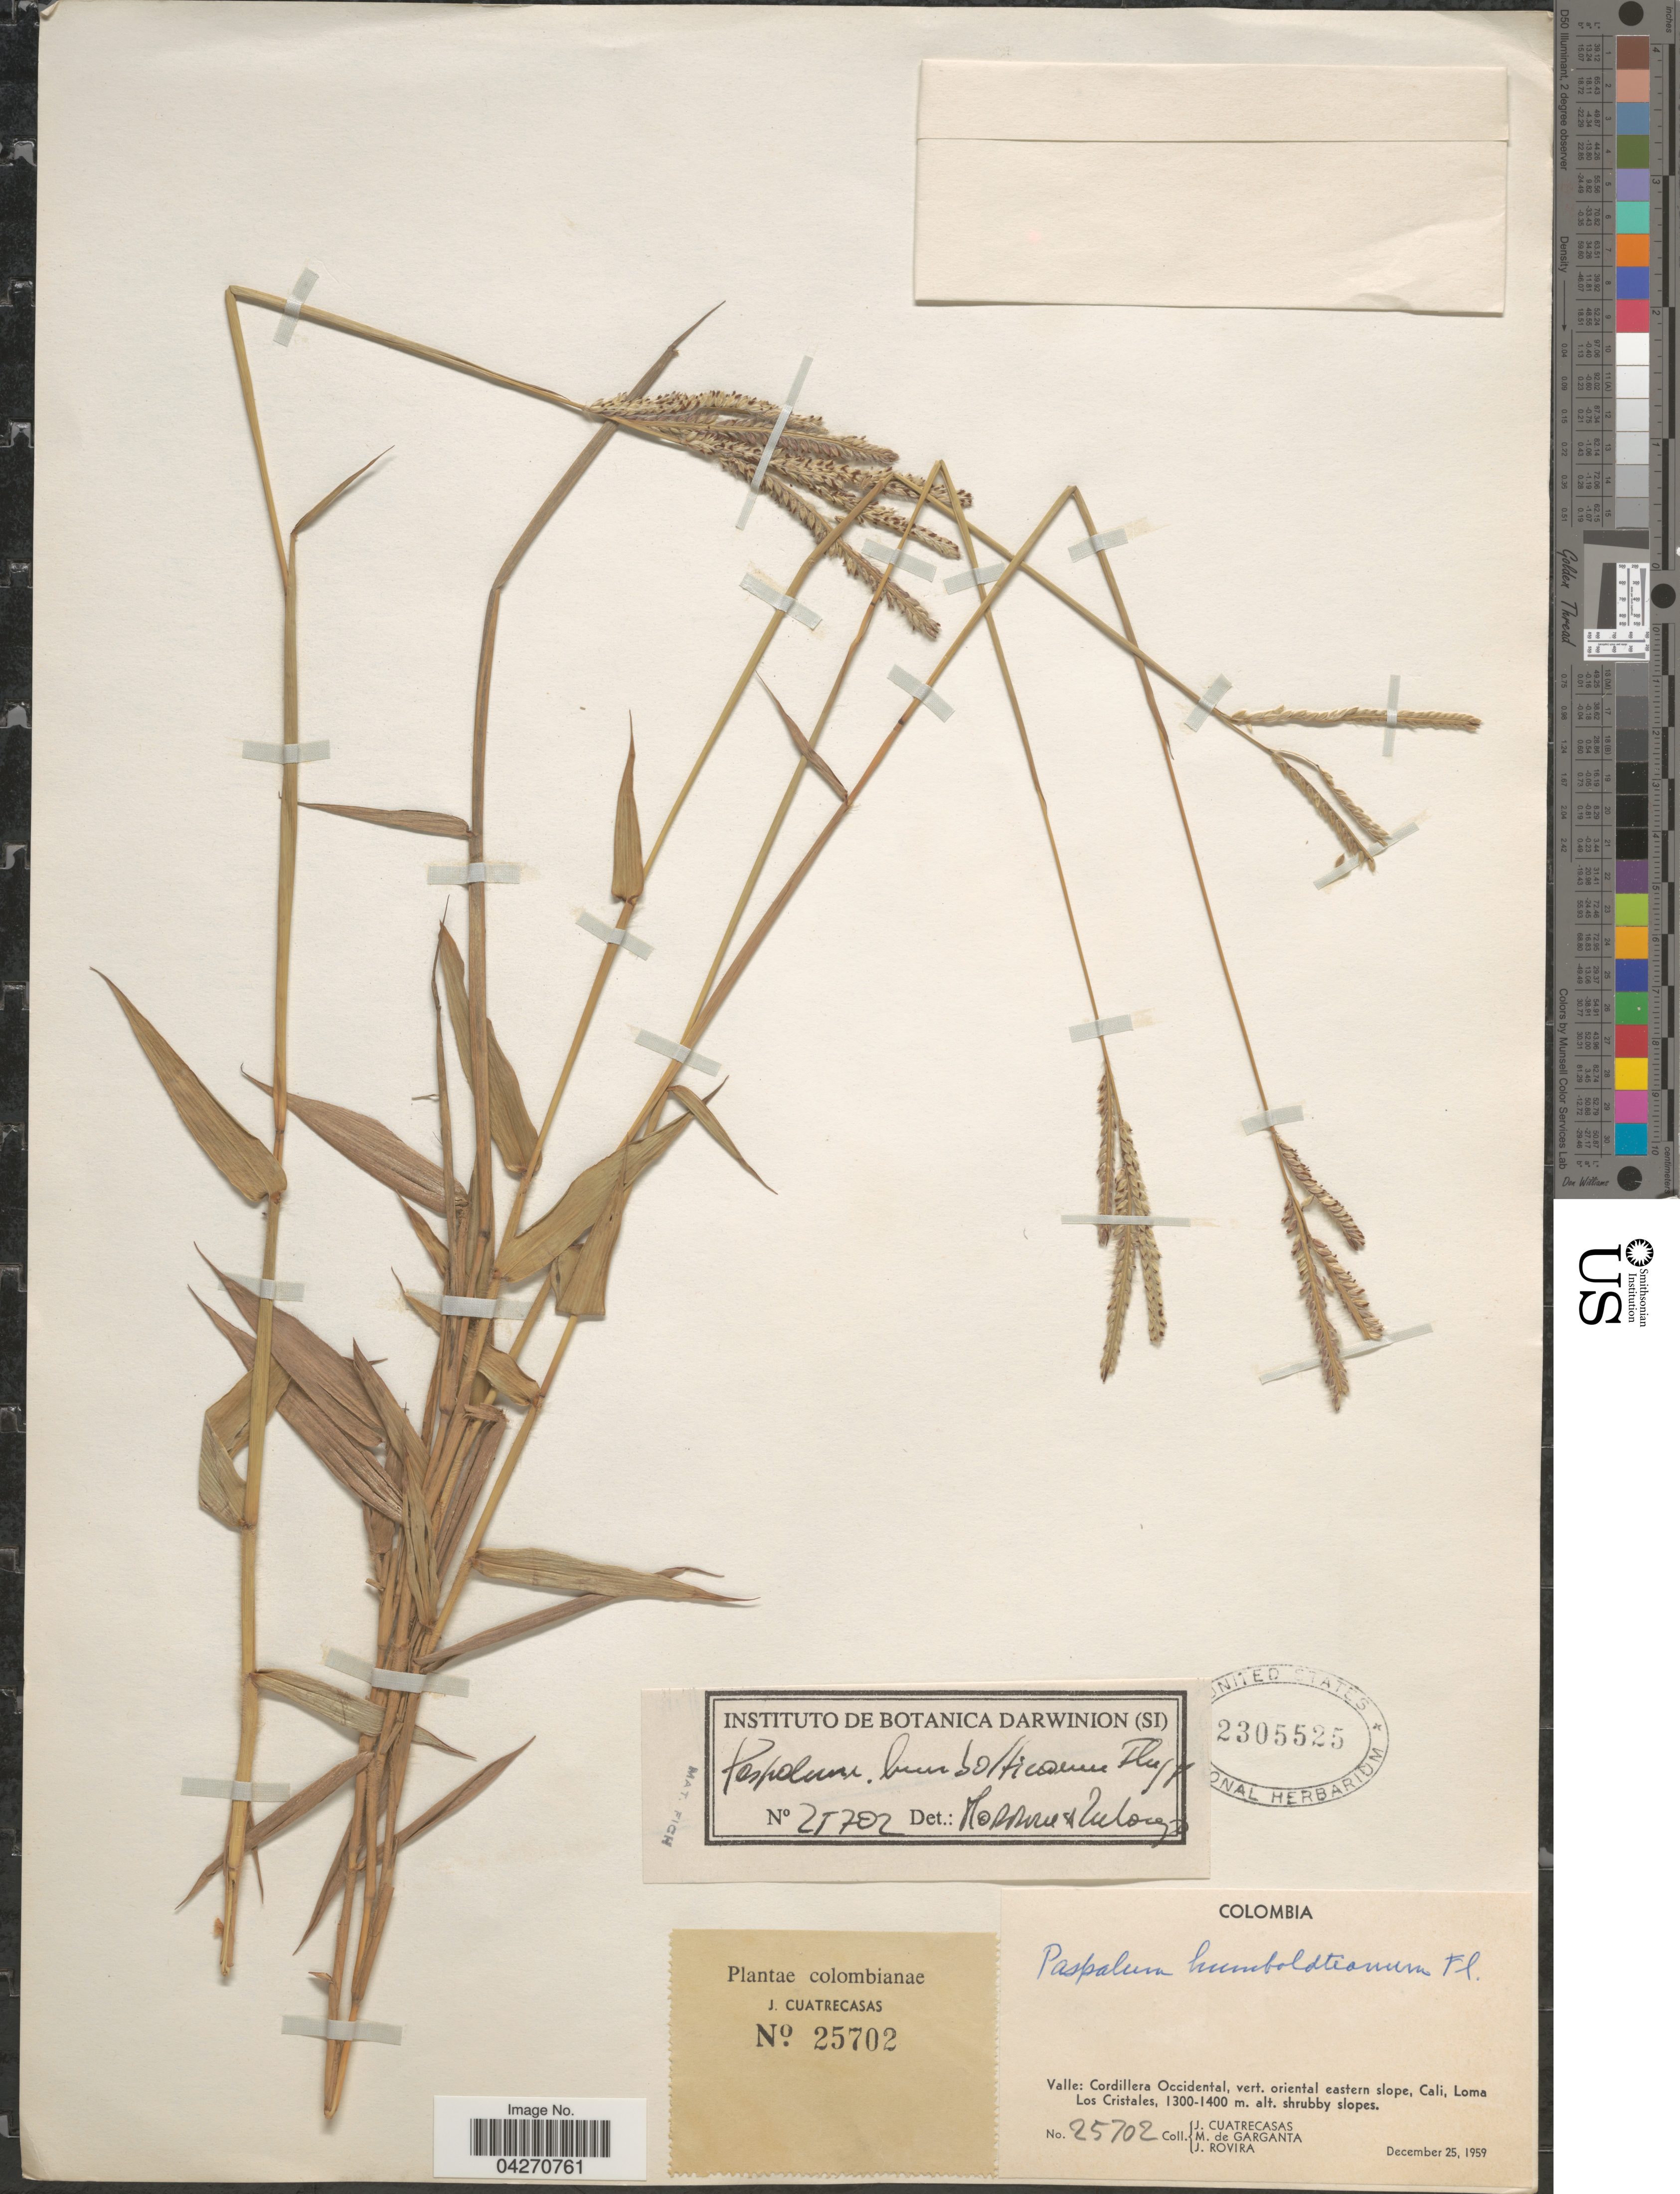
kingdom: Plantae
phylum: Tracheophyta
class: Liliopsida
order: Poales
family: Poaceae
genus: Paspalum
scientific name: Paspalum humboldtianum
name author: Flüggé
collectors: J. Cuatrecasas, M. Garganta & J. Rovira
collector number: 25702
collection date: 1959-12-25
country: Colombia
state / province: Valle del Cauca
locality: Cordillera Occidental, vert. oriental eastern slope, Cali, Loma Los Cristales.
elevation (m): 1300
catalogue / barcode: US 2305525